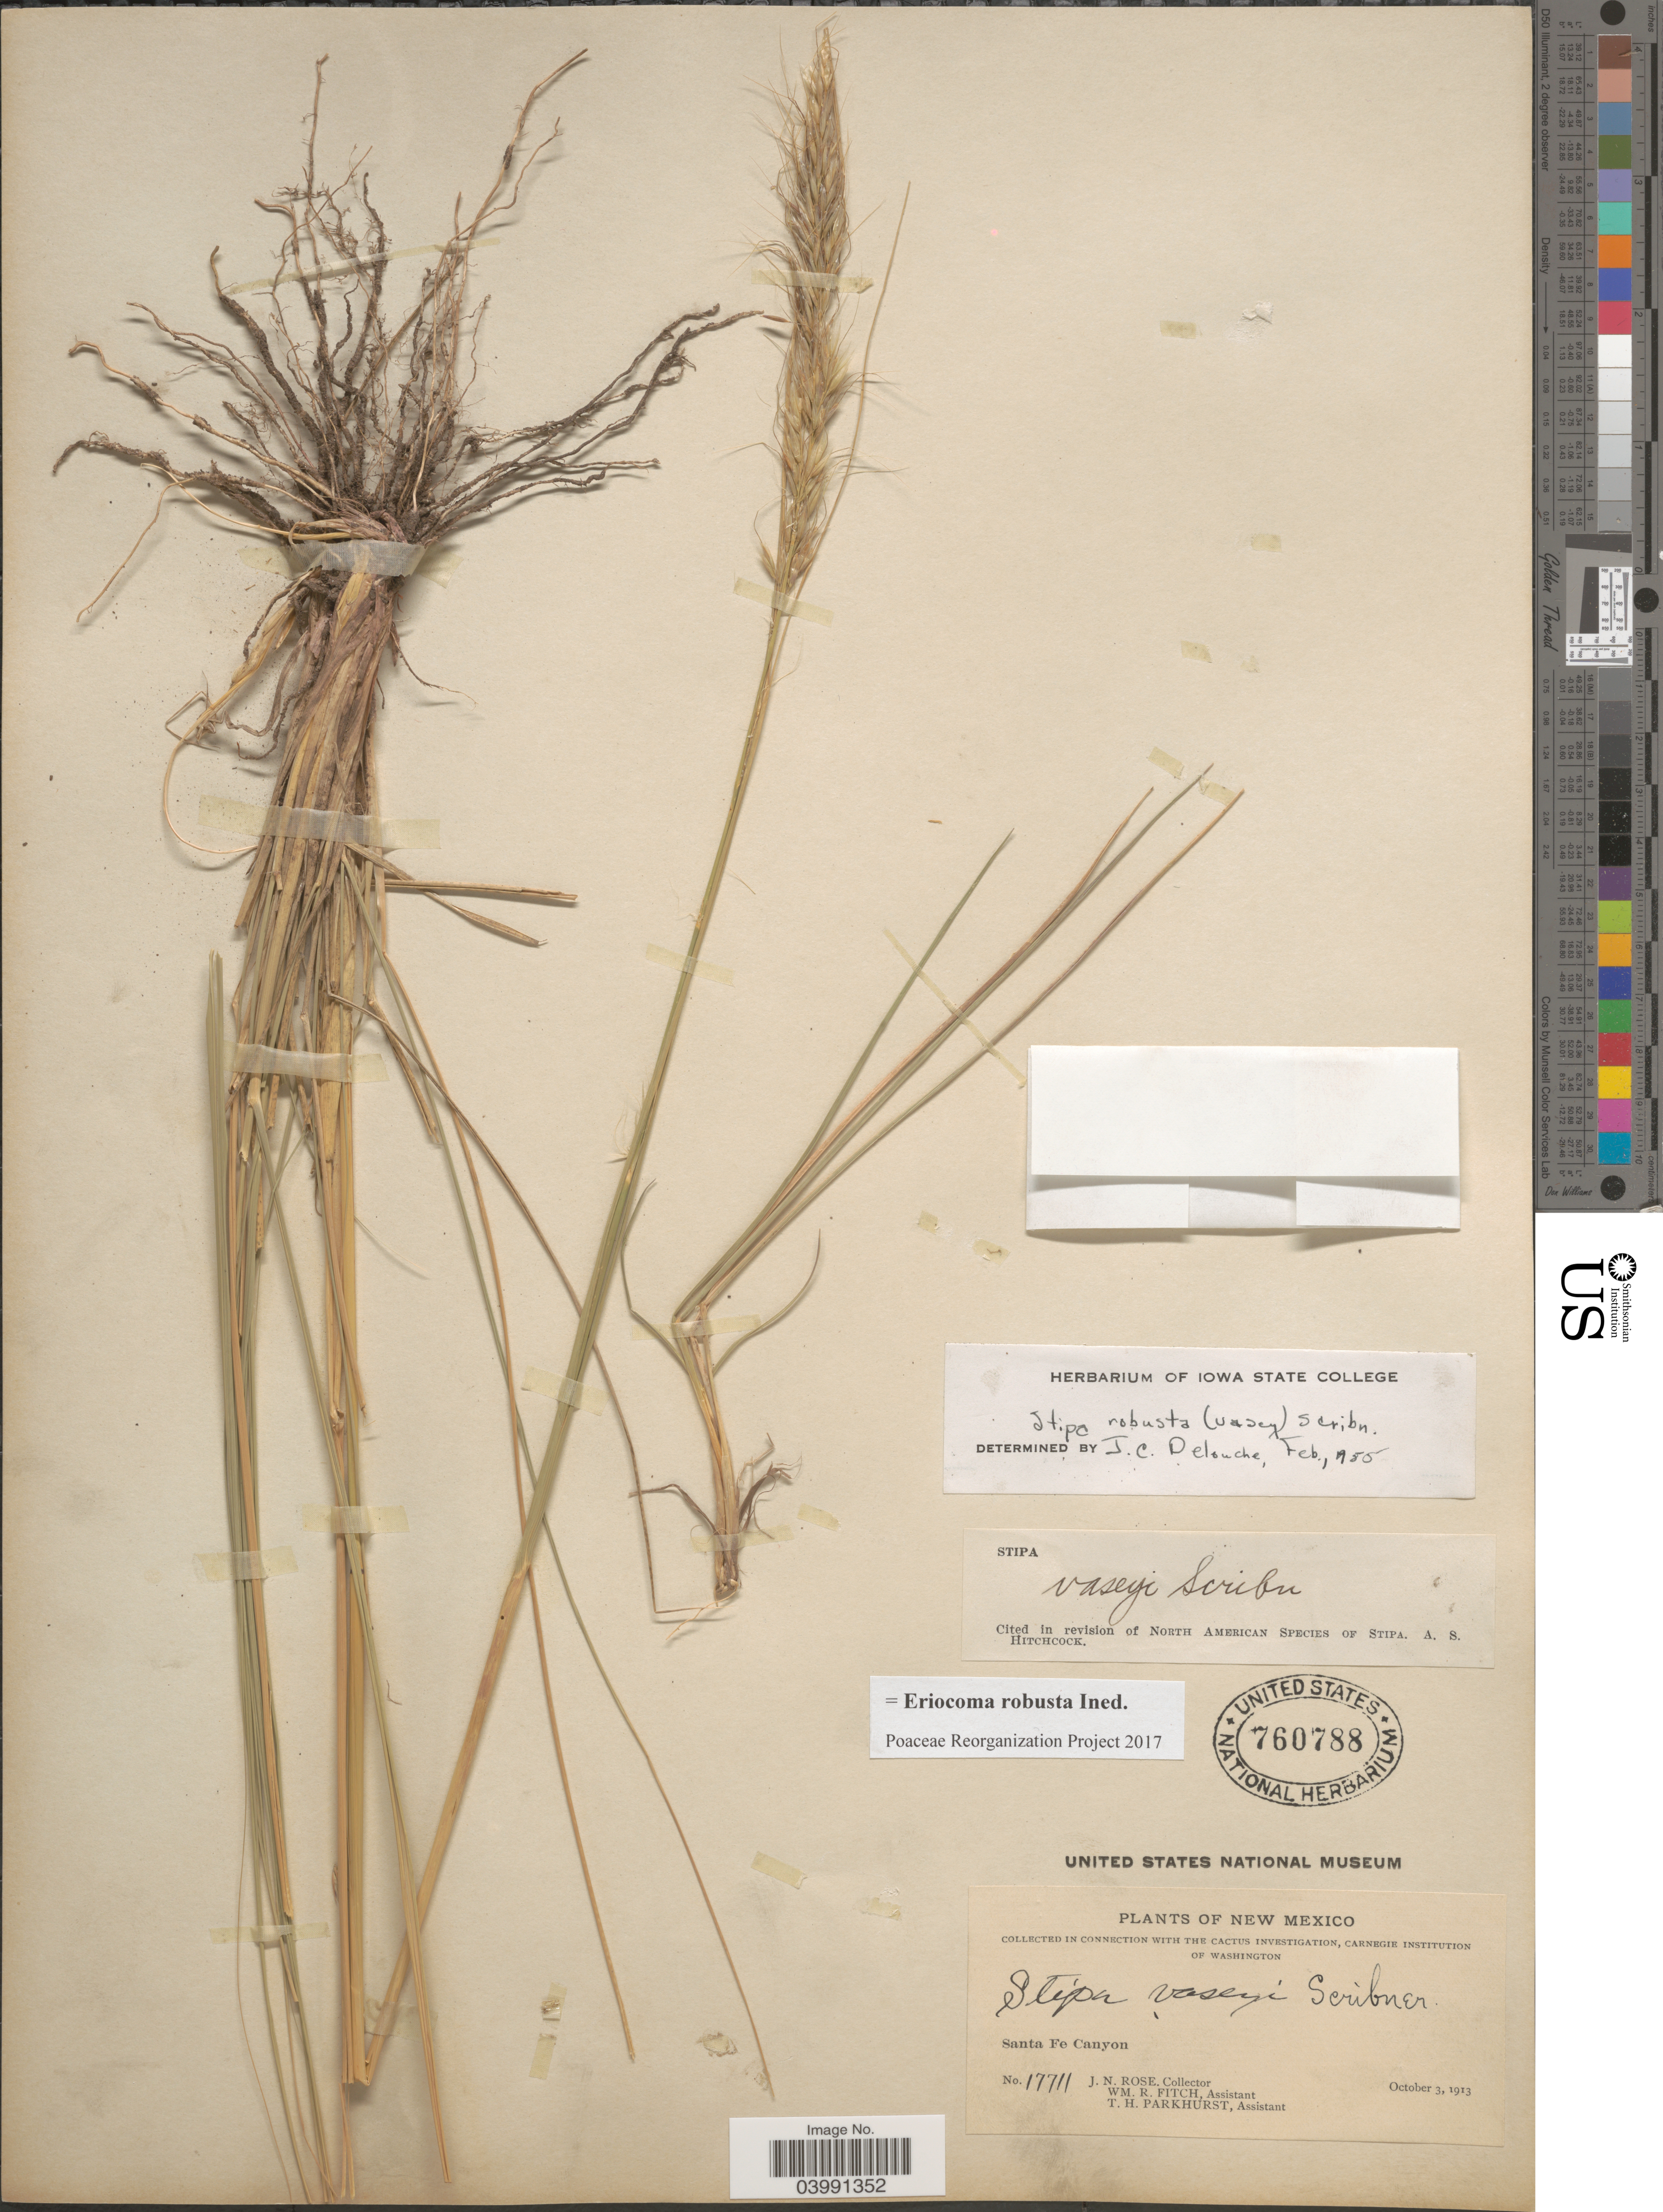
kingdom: Plantae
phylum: Tracheophyta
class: Liliopsida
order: Poales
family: Poaceae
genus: Eriocoma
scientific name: Eriocoma robusta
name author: (Vasey) Romasch.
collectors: J. N. Rose, W. R. Fitch & T. Parkhurst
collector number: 17711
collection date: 1913-10-03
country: United States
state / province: New Mexico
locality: Santa Fe Canyon.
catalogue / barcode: US 760788